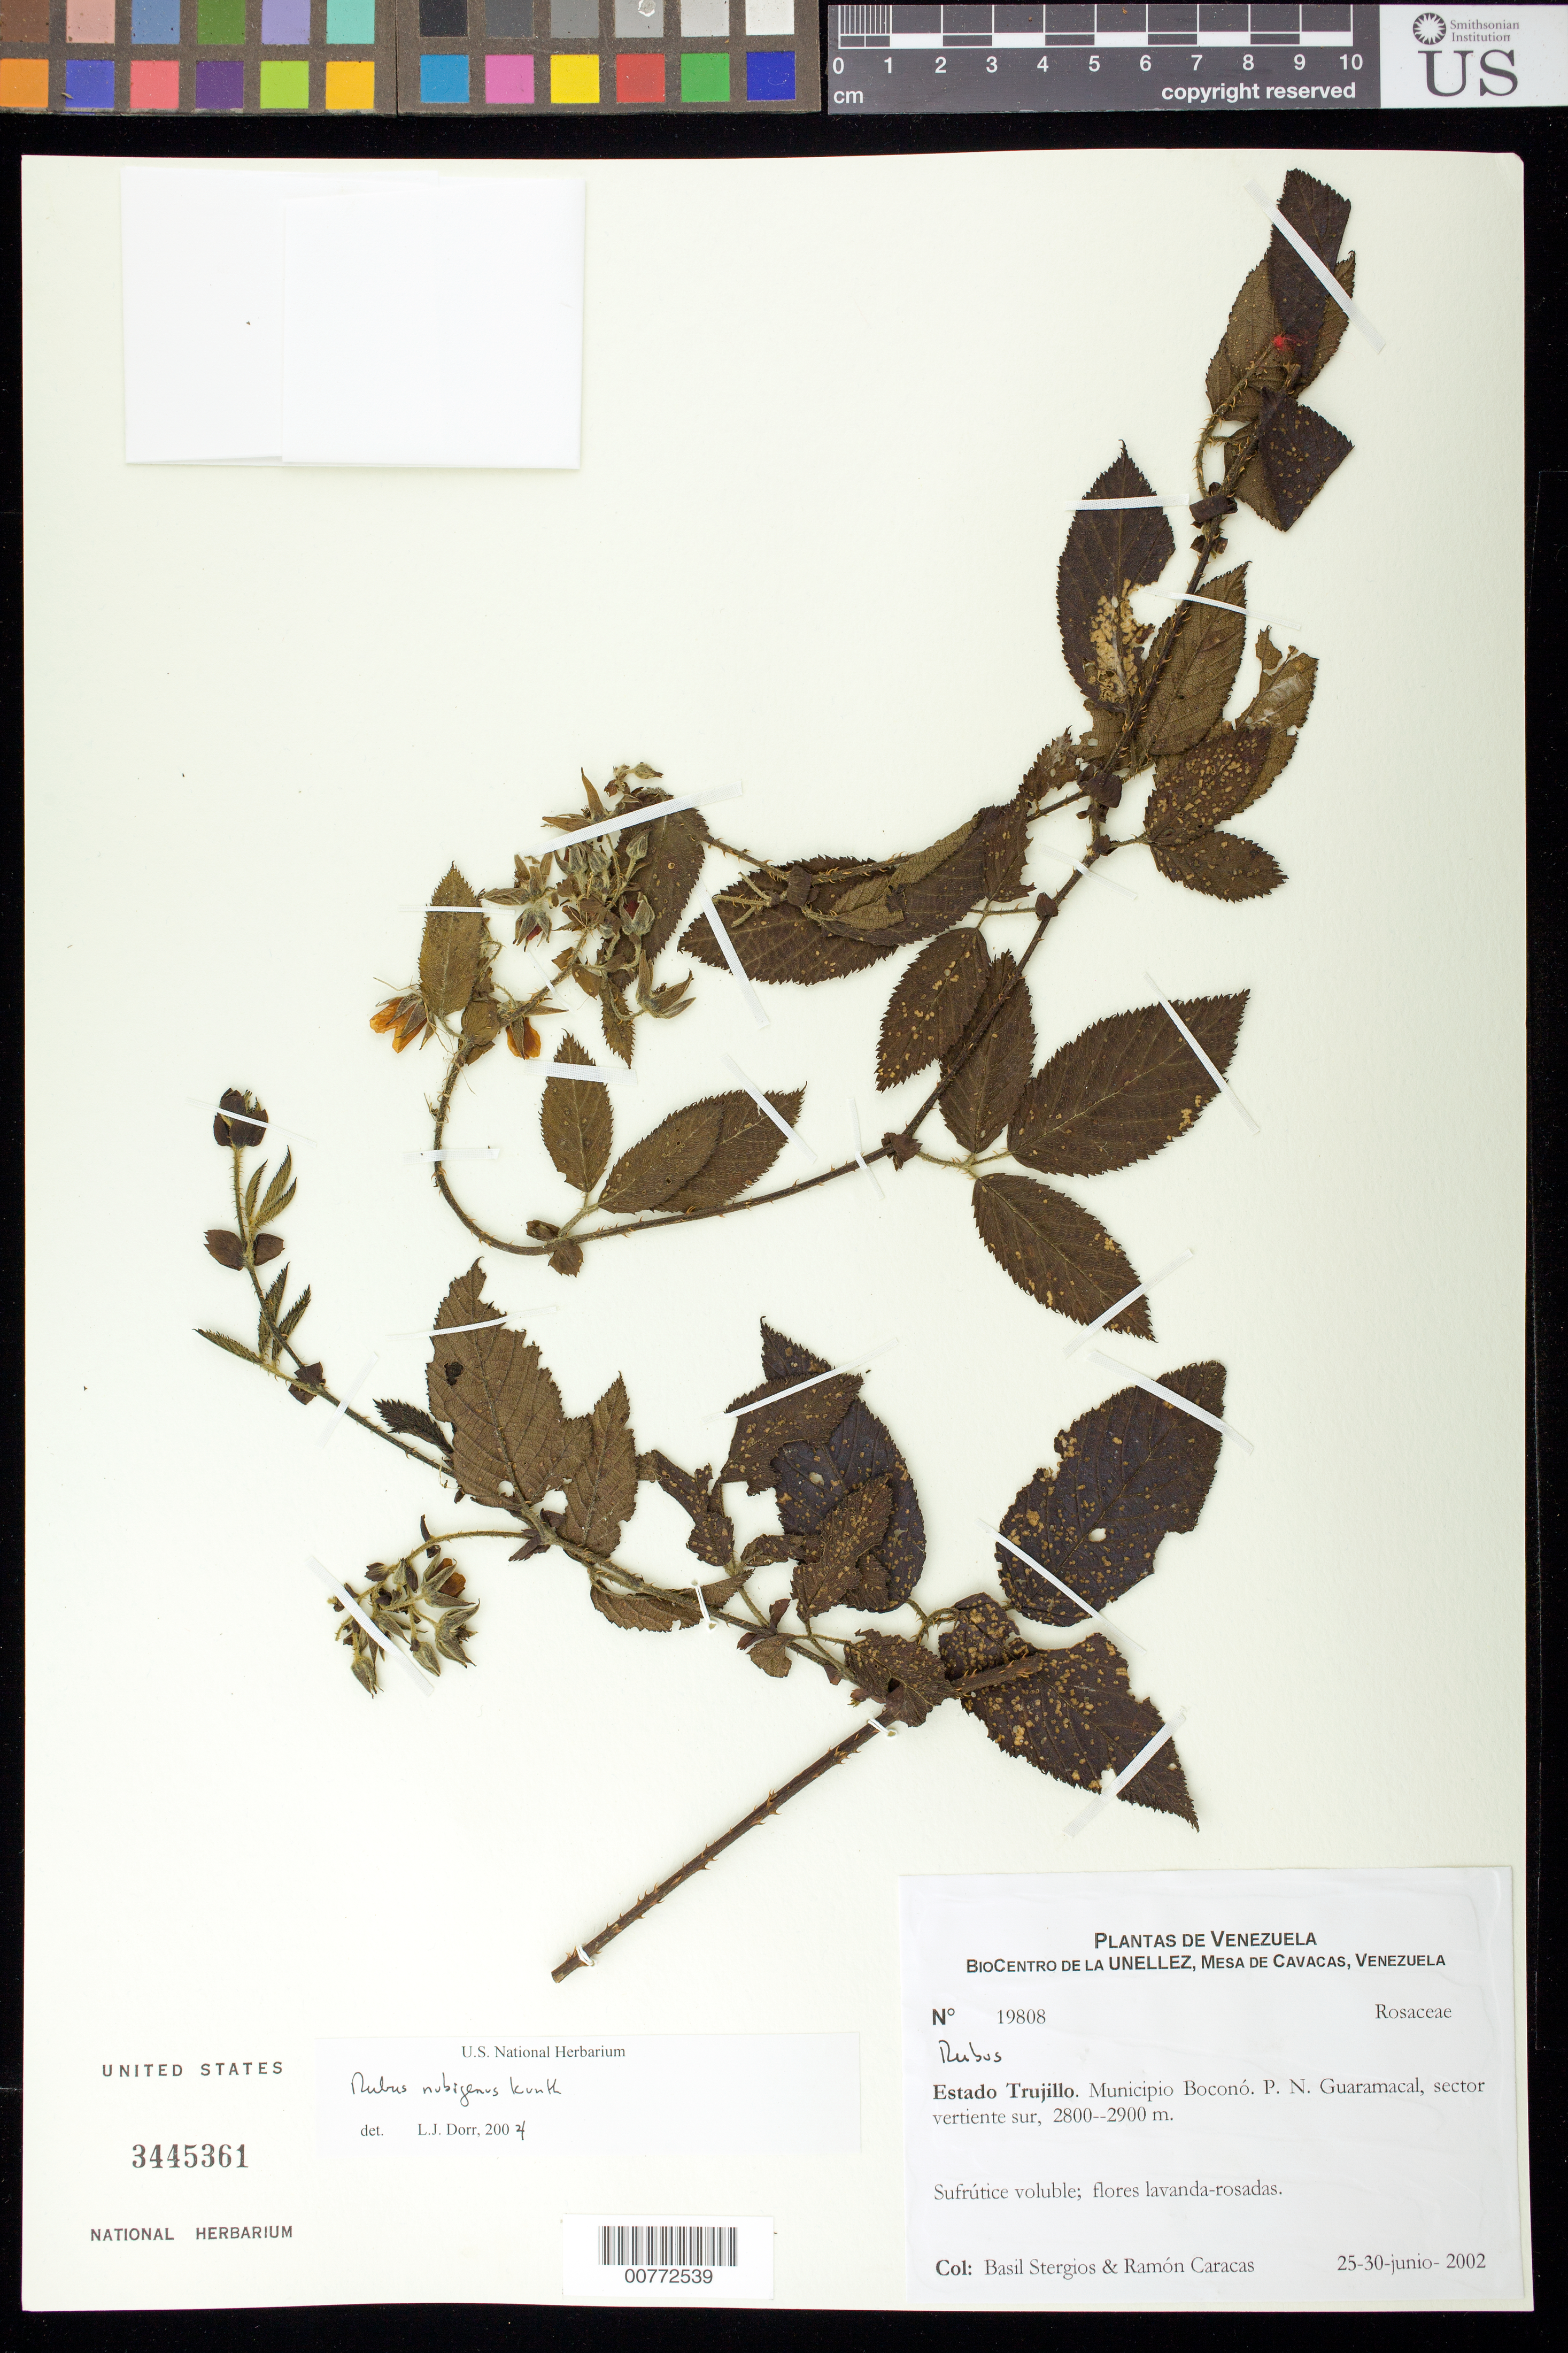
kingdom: Plantae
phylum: Tracheophyta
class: Magnoliopsida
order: Rosales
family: Rosaceae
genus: Rubus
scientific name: Rubus nubigenus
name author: Kunth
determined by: Dorr, L. J., (BOT), Smithsonian Institution - National Museum of Natural History (UNITED STATES)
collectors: B. G. Stergios & R. Caracas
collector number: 19808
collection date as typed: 25 Jun 2002 to 30 Jun 2002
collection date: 2002-06-25/2002-06-30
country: Venezuela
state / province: Trujillo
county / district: Boconó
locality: Parque Nacional Guaramacal, vertiente sur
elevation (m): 2800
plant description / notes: NY, PORT, US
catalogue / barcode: US 3445361